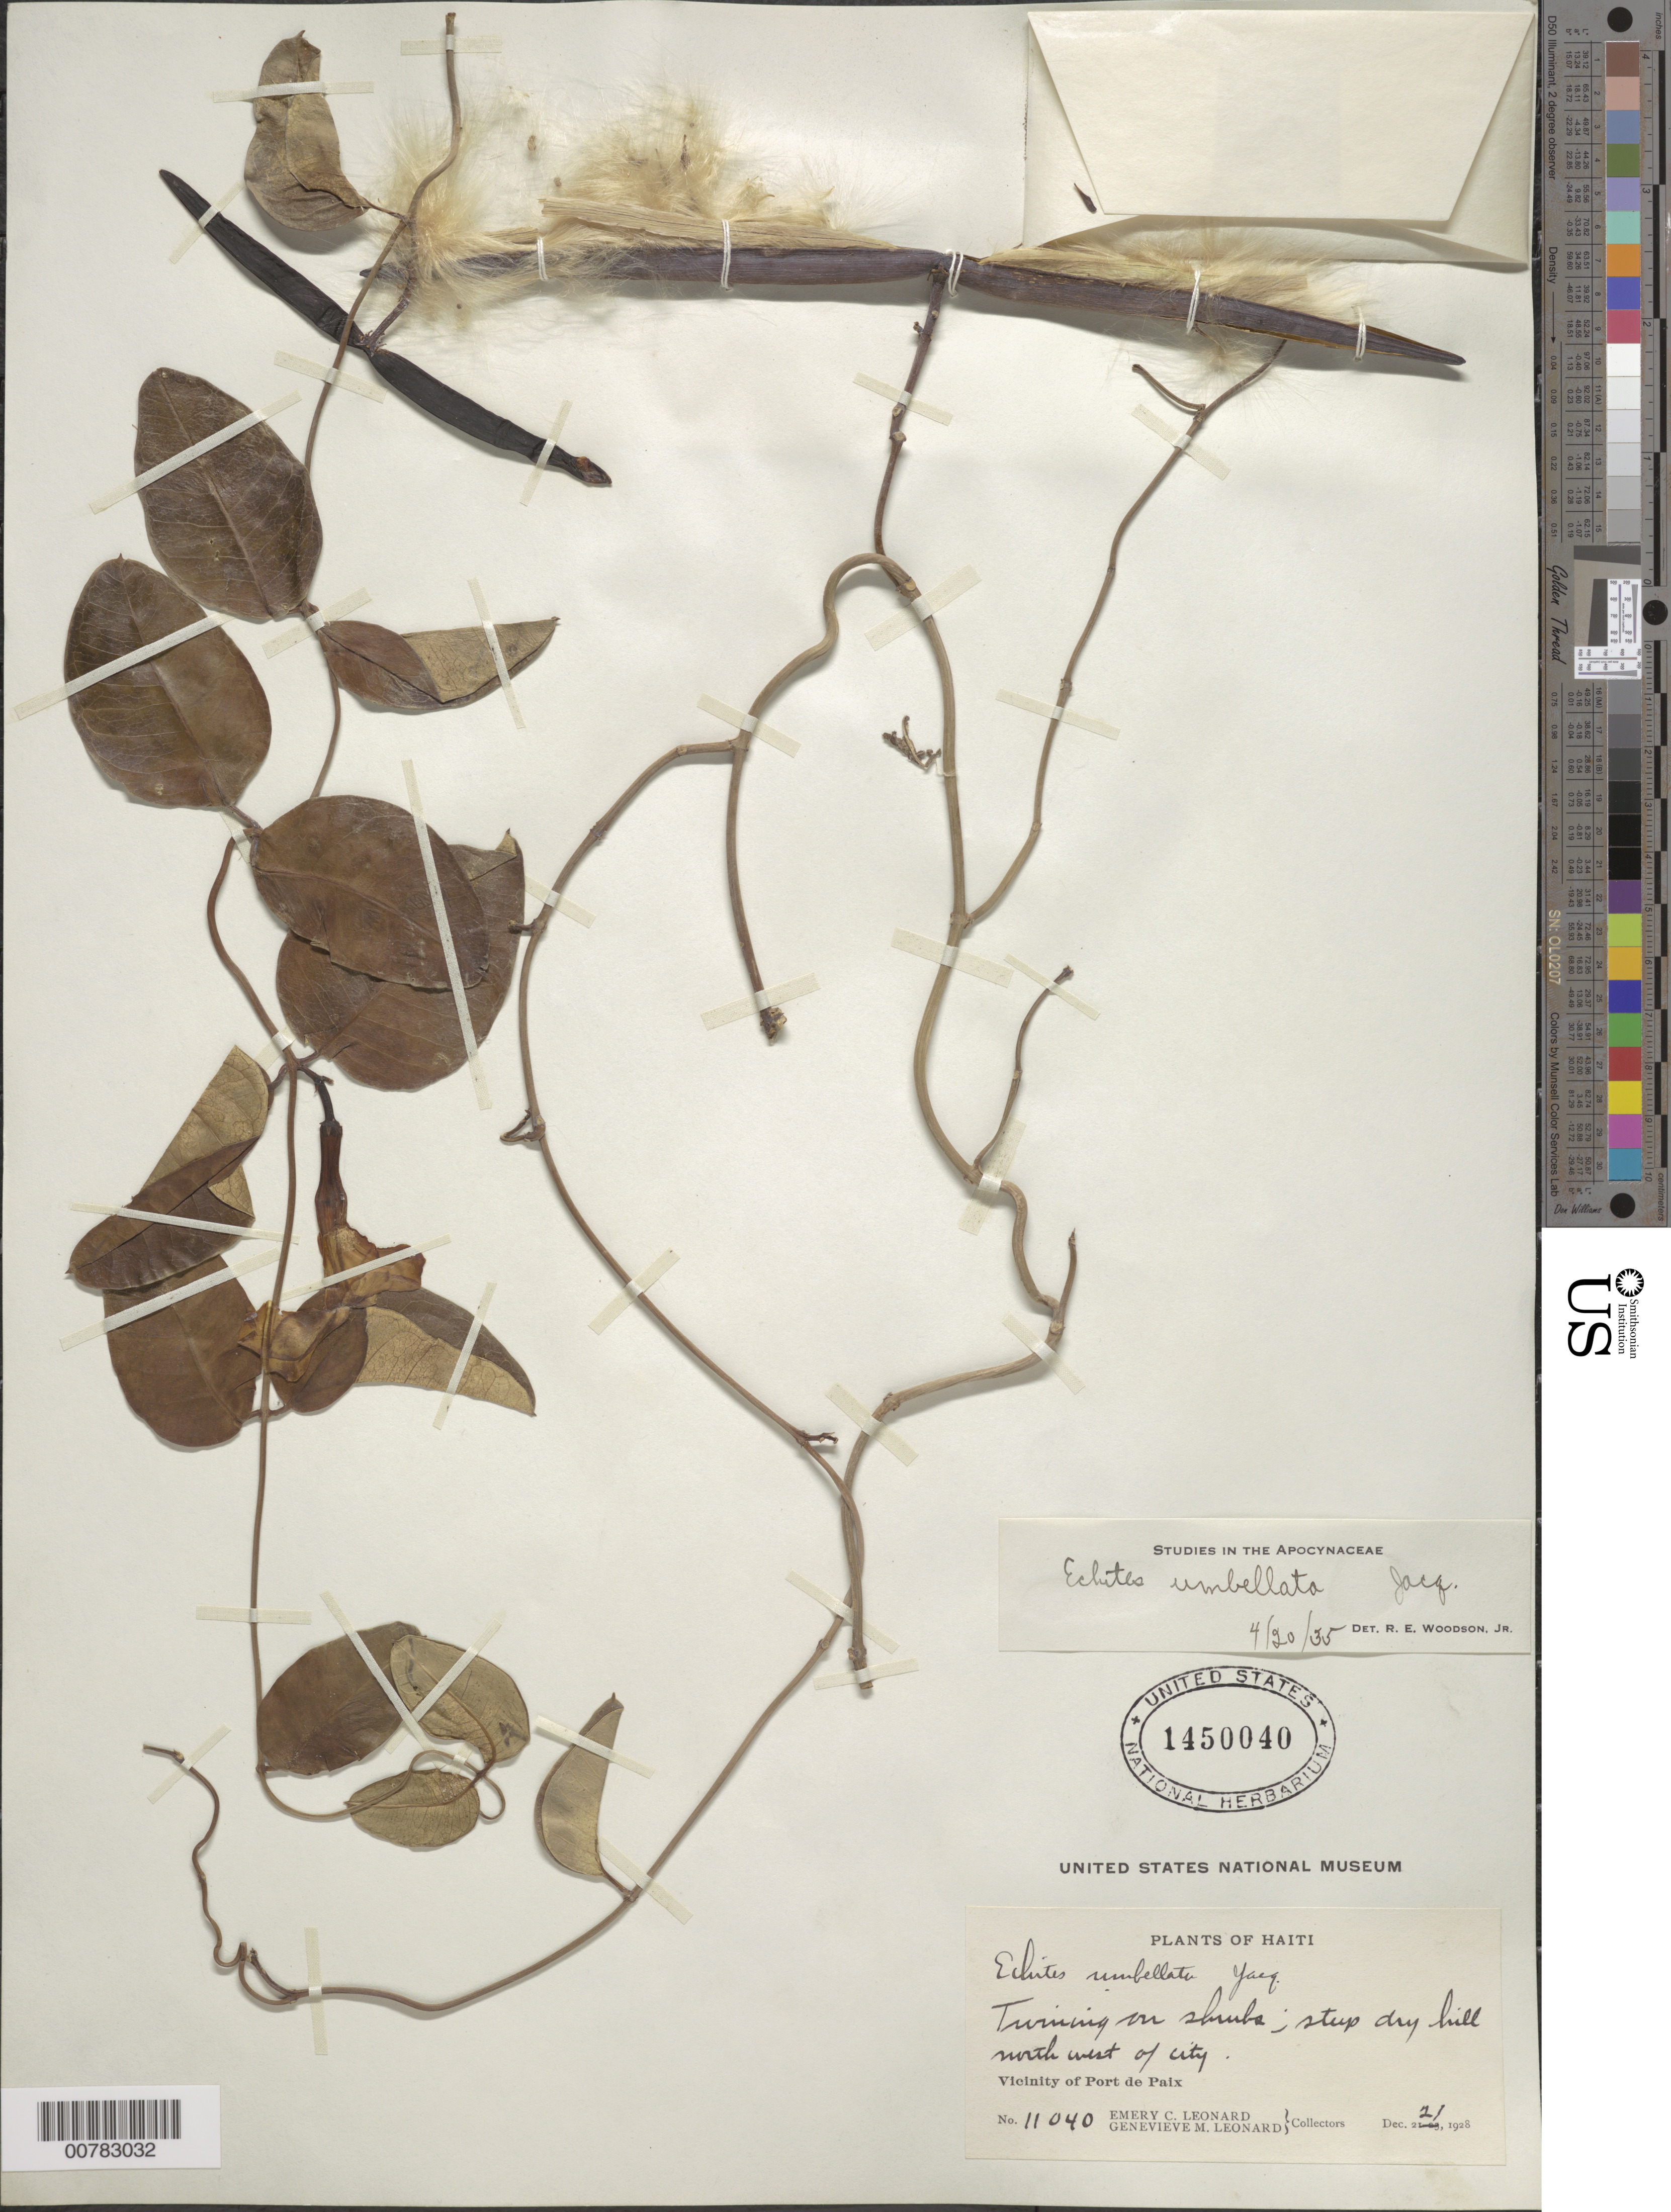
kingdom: Plantae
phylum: Tracheophyta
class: Magnoliopsida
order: Gentianales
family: Apocynaceae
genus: Echites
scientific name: Echites umbellatus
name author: Jacq.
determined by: Woodson, R. E., Jr.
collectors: E. C. Leonard & G. M. Leonard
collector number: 11040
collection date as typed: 21 Dec 1928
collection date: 1928-12-21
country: Haiti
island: Hispaniola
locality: Vicinity of Port de Paix, north west of city.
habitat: Steep dry hill.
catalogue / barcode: US 1450040